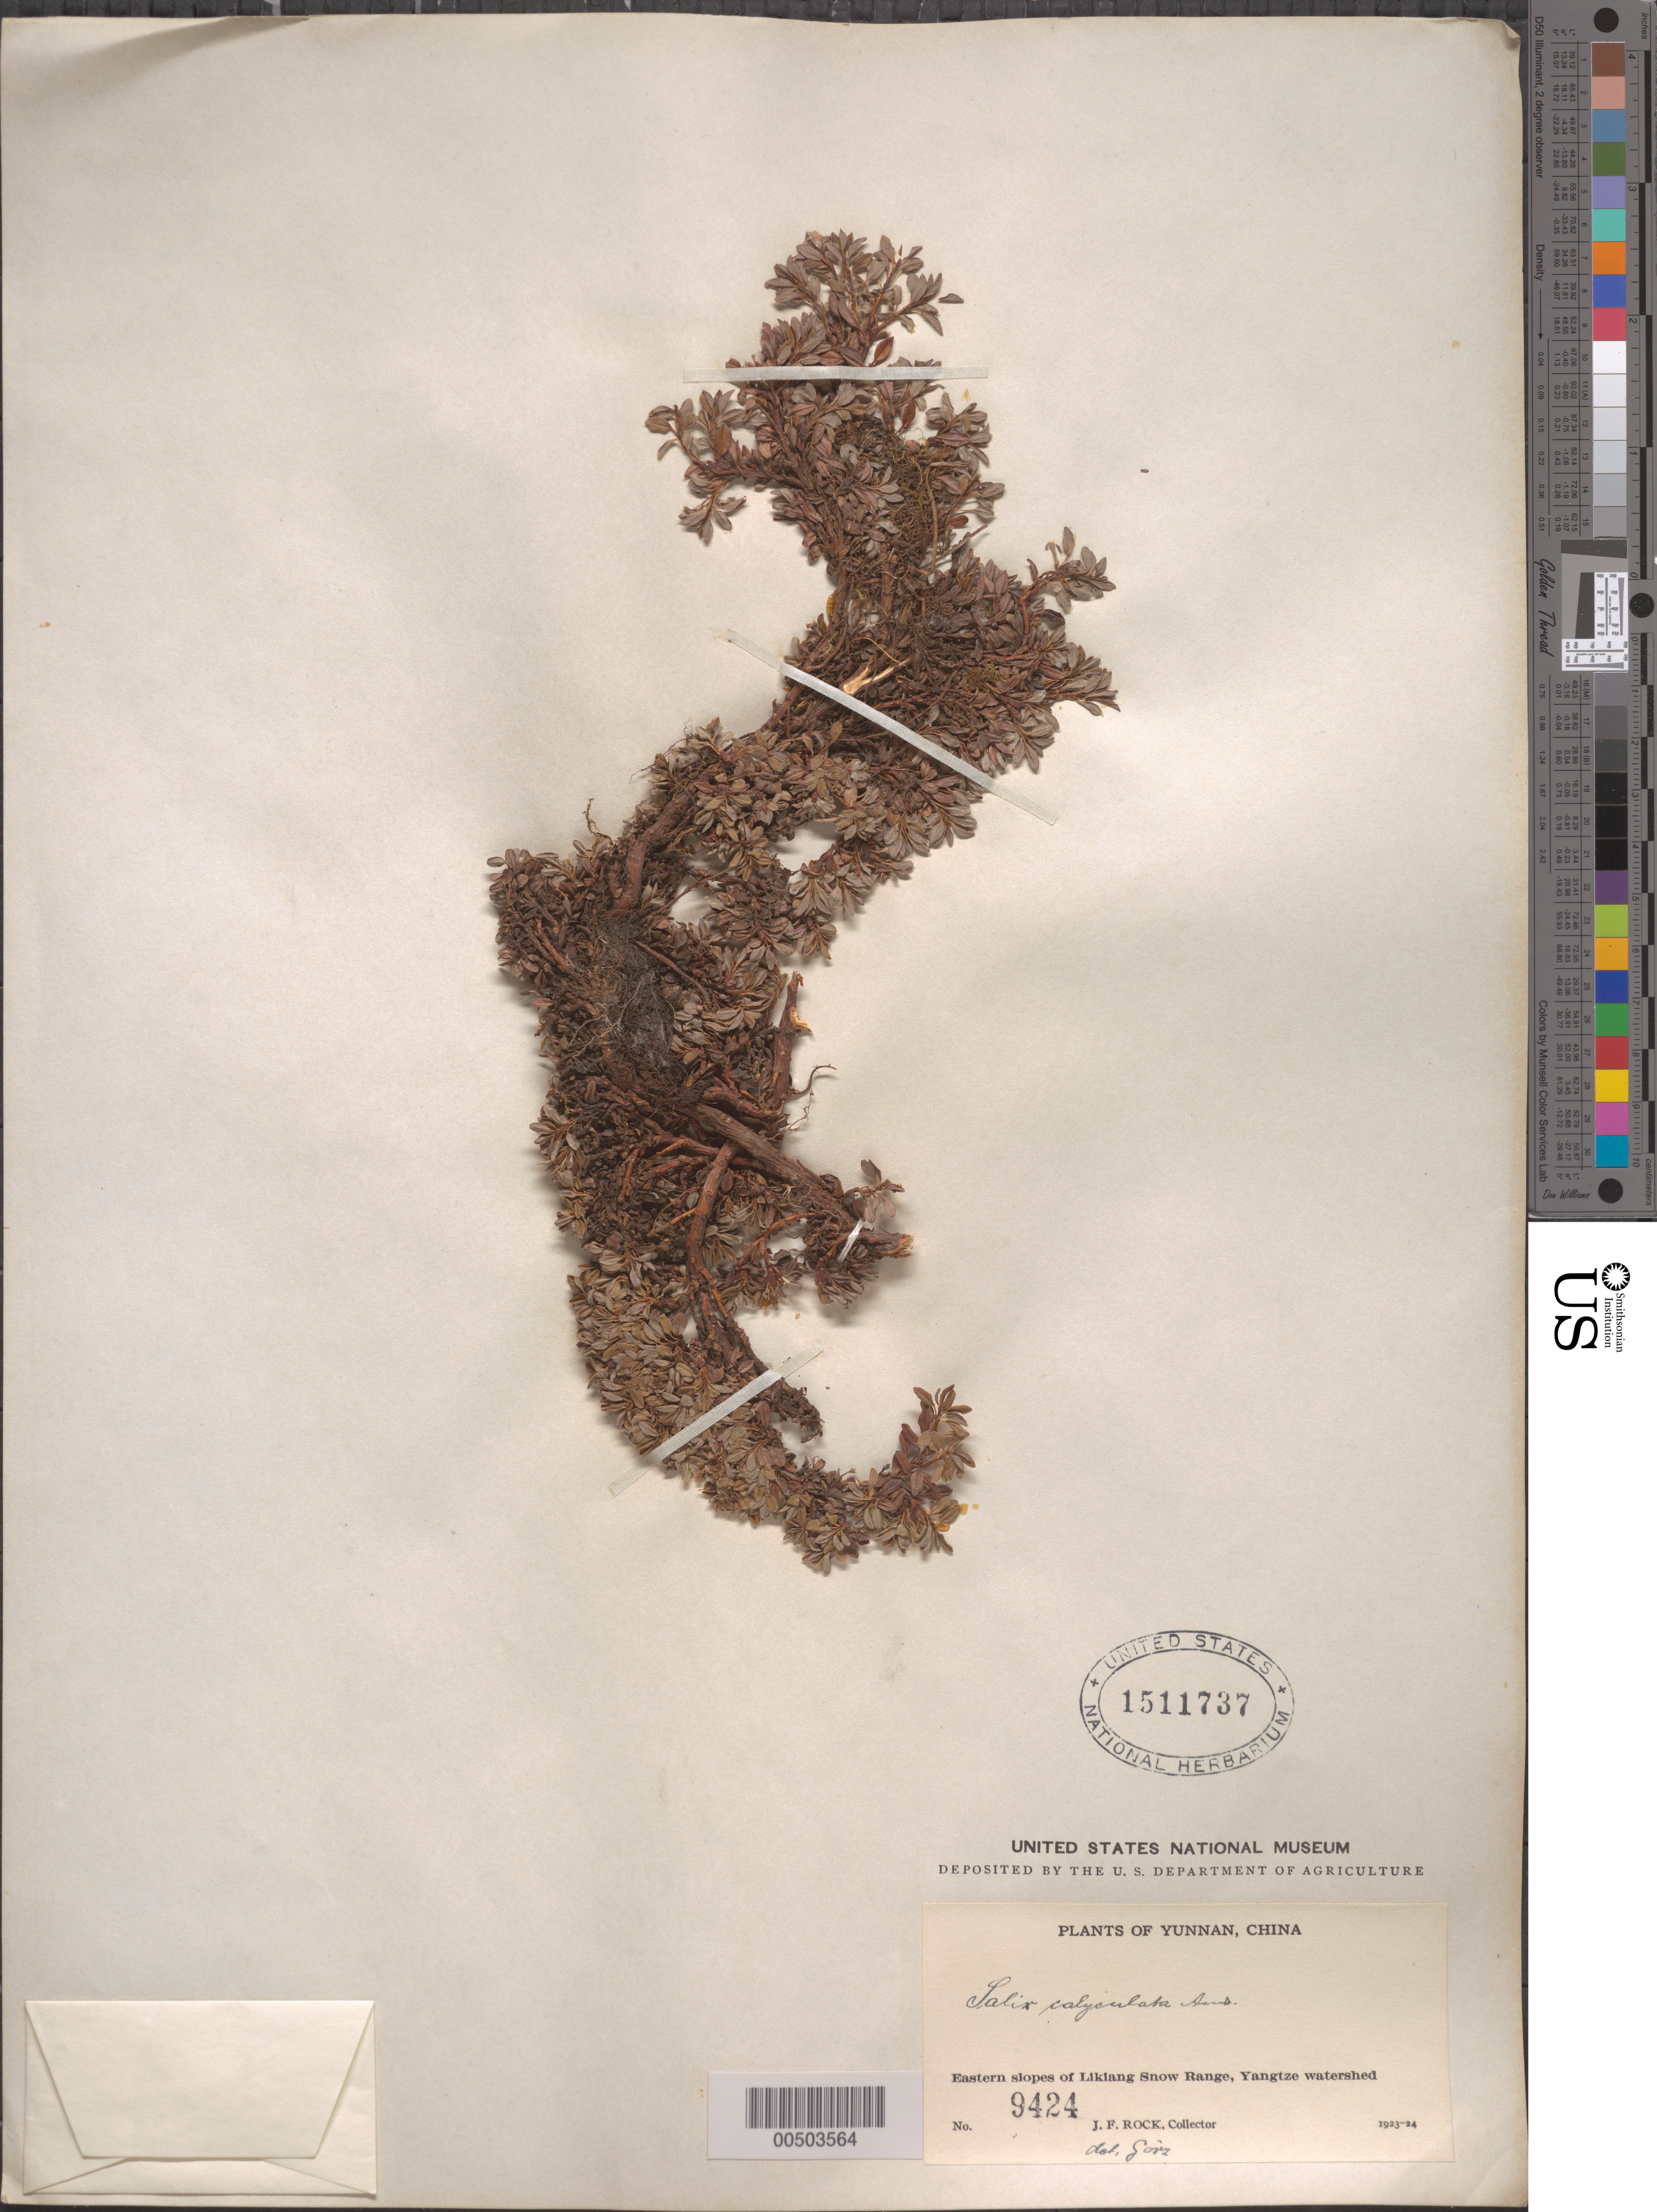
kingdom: Plantae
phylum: Tracheophyta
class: Magnoliopsida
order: Malpighiales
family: Salicaceae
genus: Salix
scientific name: Salix calyculata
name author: Hook.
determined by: Gorz, R.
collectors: J. F. Rock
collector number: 9424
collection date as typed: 1923 to -- --- 1924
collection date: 1923/1924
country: China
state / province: Yunnan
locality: Eastern slopes of Likiang snow range, Yangtze watershed, Likiang (Dayan) District (?)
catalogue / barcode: US 1511737